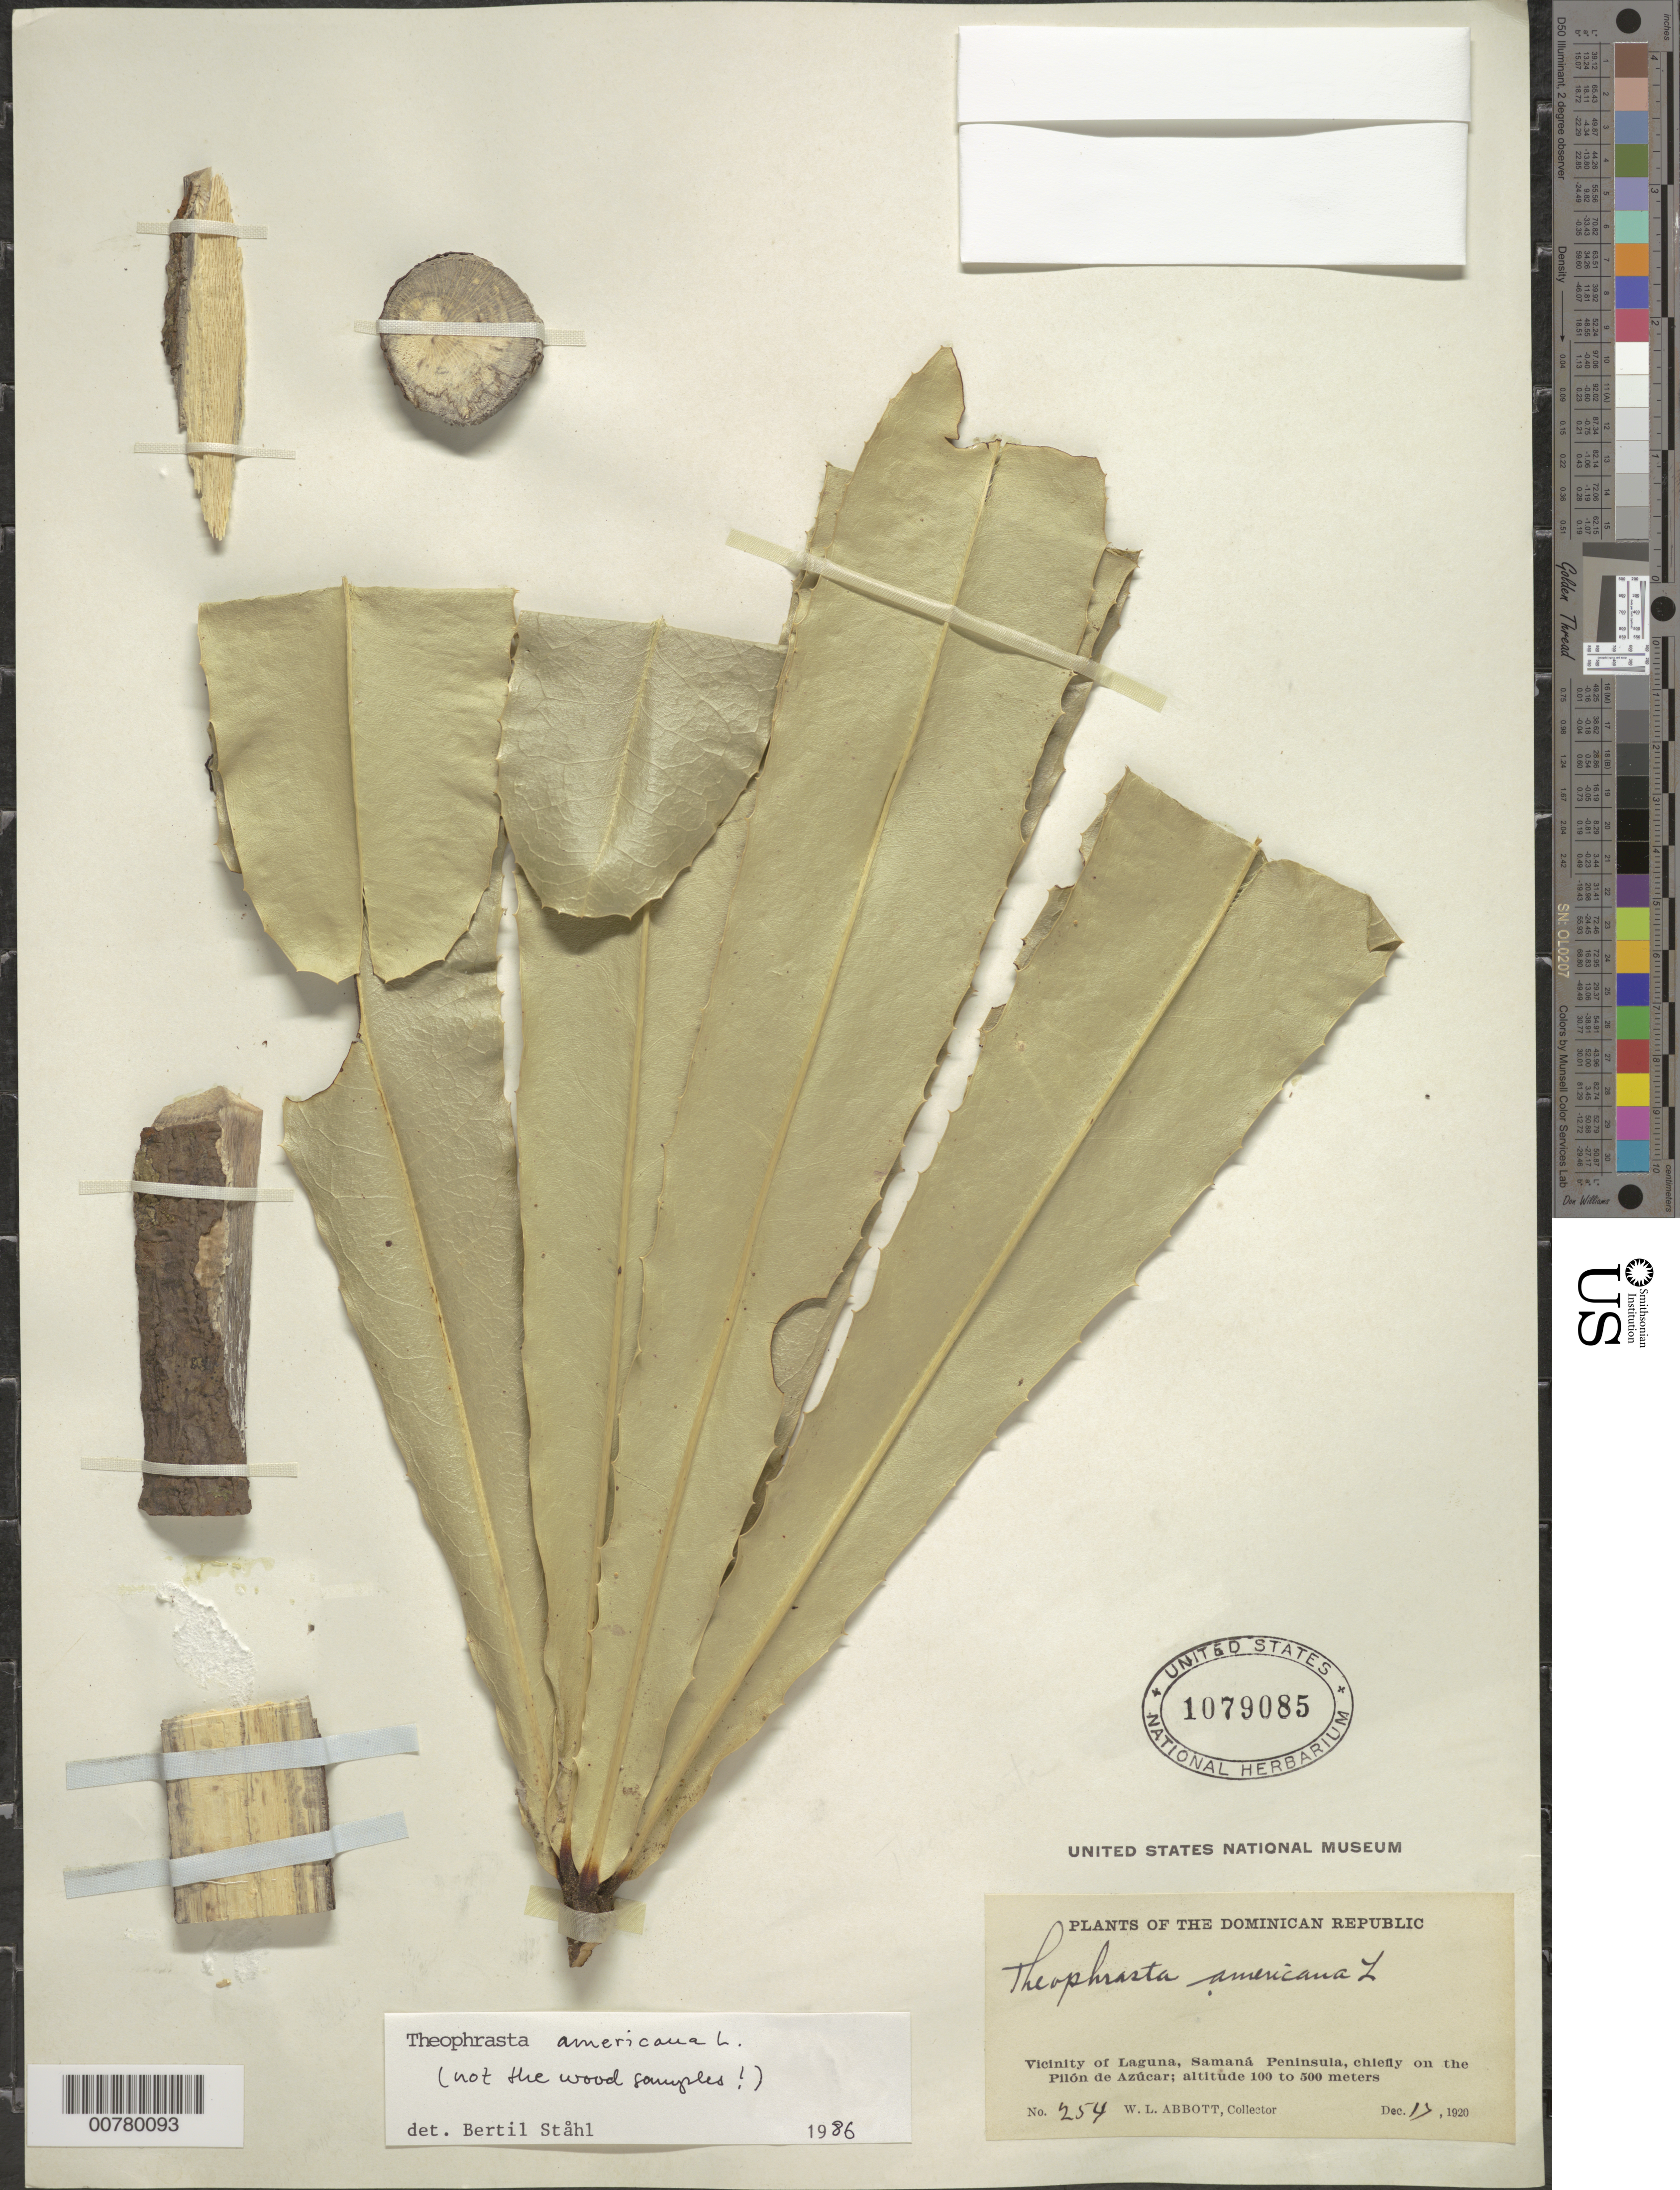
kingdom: Plantae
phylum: Tracheophyta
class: Magnoliopsida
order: Ericales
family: Primulaceae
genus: Theophrasta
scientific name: Theophrasta americana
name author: L.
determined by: Ståhl, B.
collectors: W. L. Abbott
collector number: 254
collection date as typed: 17 Dec 1920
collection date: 1920-12-17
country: Dominican Republic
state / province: Samana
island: Hispaniola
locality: Samaná Peninsula, vicinity of Laguna, chiefly on the Pilón de Azúcar.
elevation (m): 100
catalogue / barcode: US 1079085